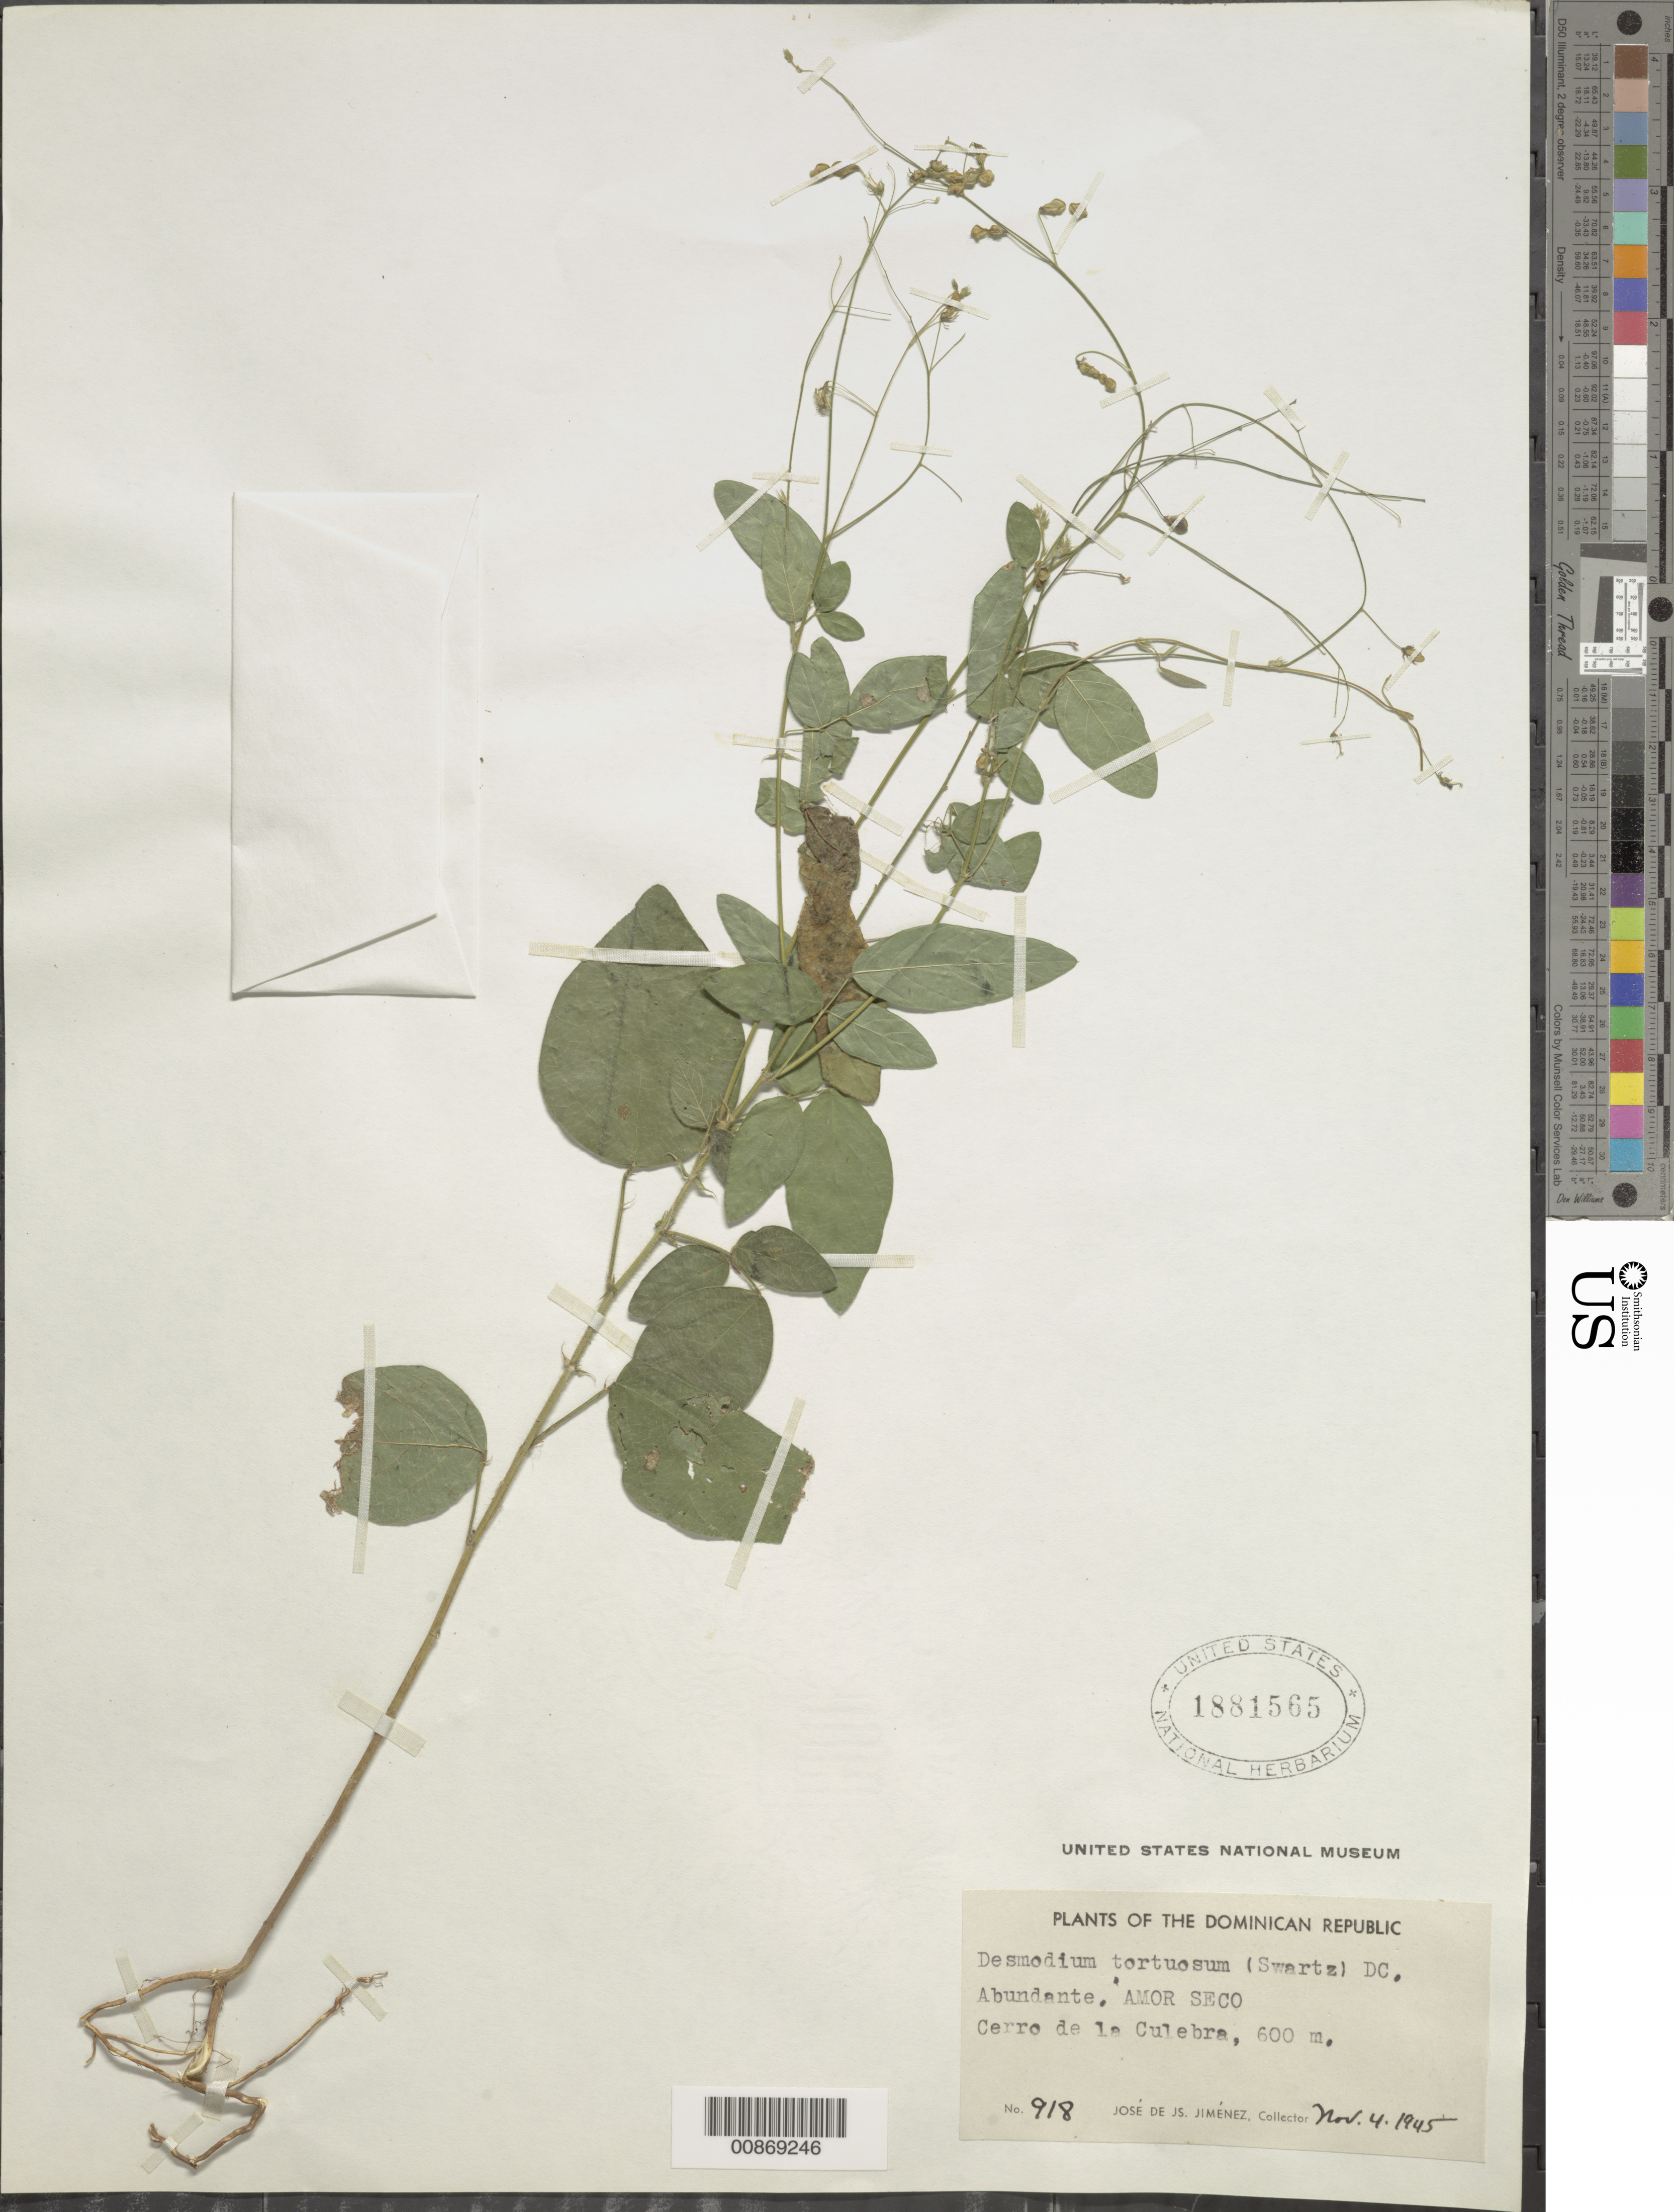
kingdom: Plantae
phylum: Tracheophyta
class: Magnoliopsida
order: Fabales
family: Fabaceae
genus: Desmodium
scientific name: Desmodium tortuosum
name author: (Sw.) DC.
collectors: J. J. Jiménez Almonte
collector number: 918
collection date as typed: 04 Nov 1945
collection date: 1945-11-04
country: Dominican Republic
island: Hispaniola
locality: Cerro de la Culebra.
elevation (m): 600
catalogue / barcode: US 1881565